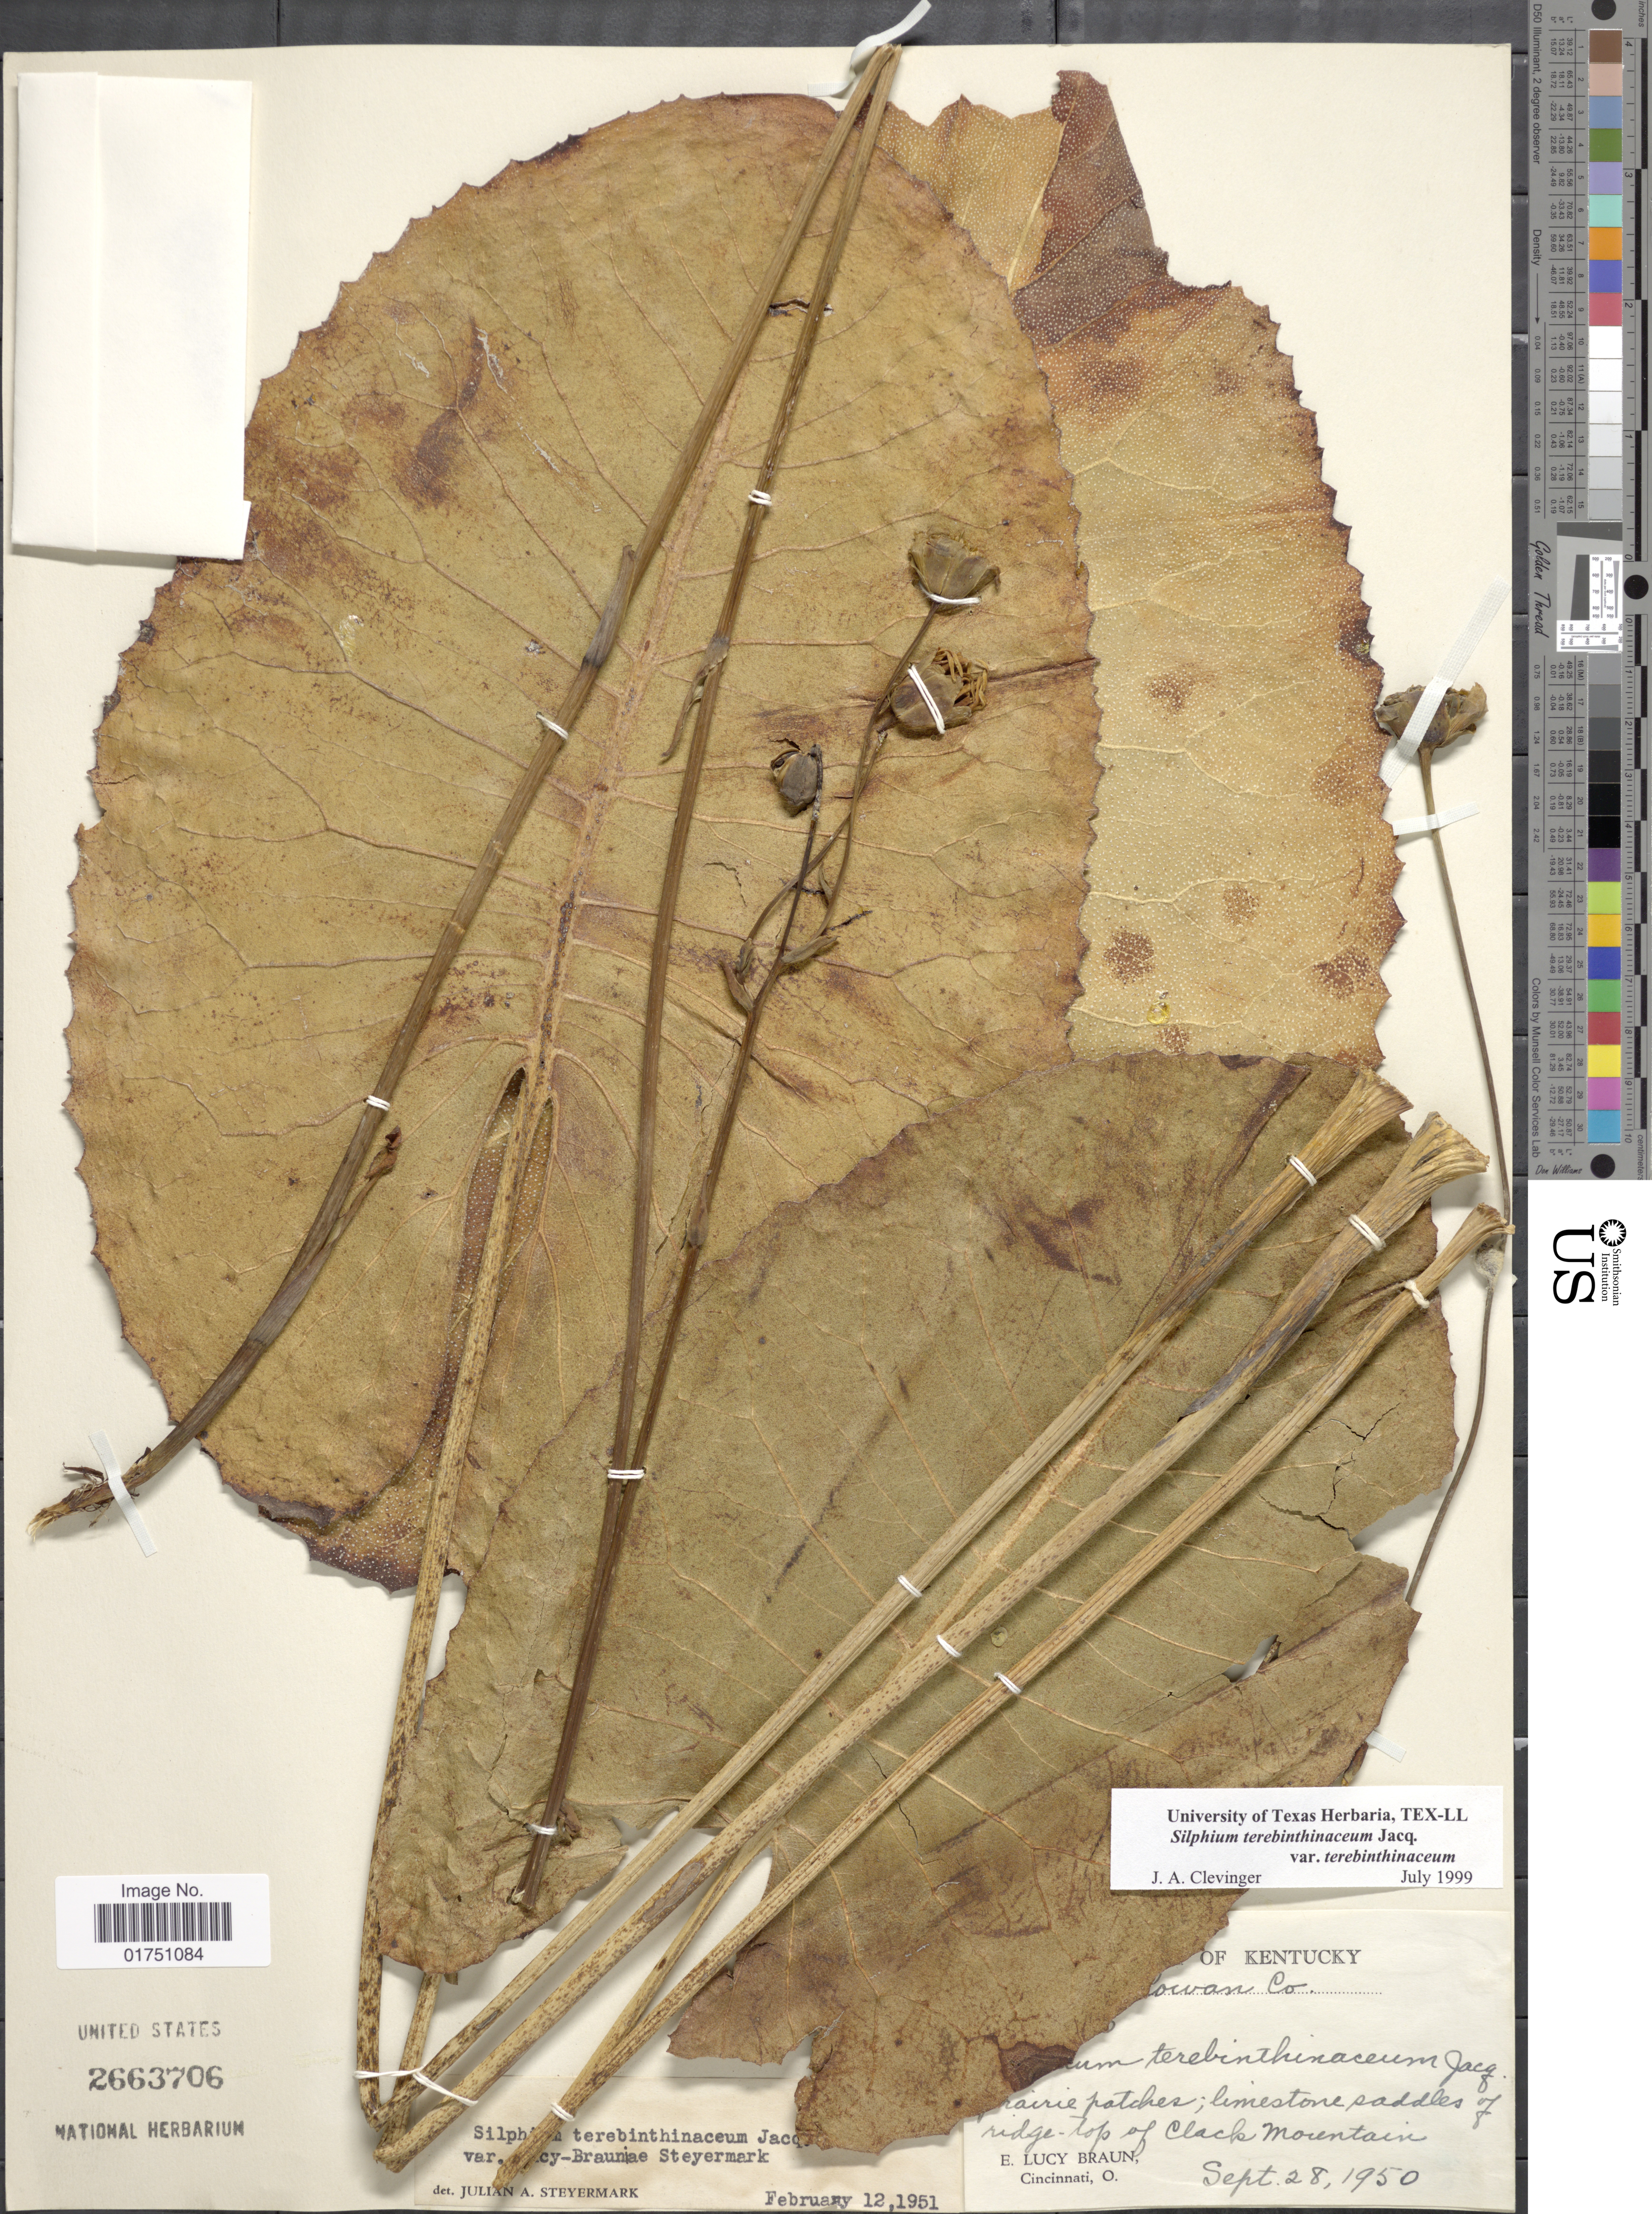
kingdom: Plantae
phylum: Tracheophyta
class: Magnoliopsida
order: Asterales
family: Asteraceae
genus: Silphium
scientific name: Silphium terebinthinaceum var. terebinthinaceum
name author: Jacq.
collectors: E. L. Braun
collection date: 1950-09-28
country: United States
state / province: Kentucky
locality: Rowan Co. Prairie patches; limestone saddles of ridge-top of Clark Mountain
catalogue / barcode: US 2663706